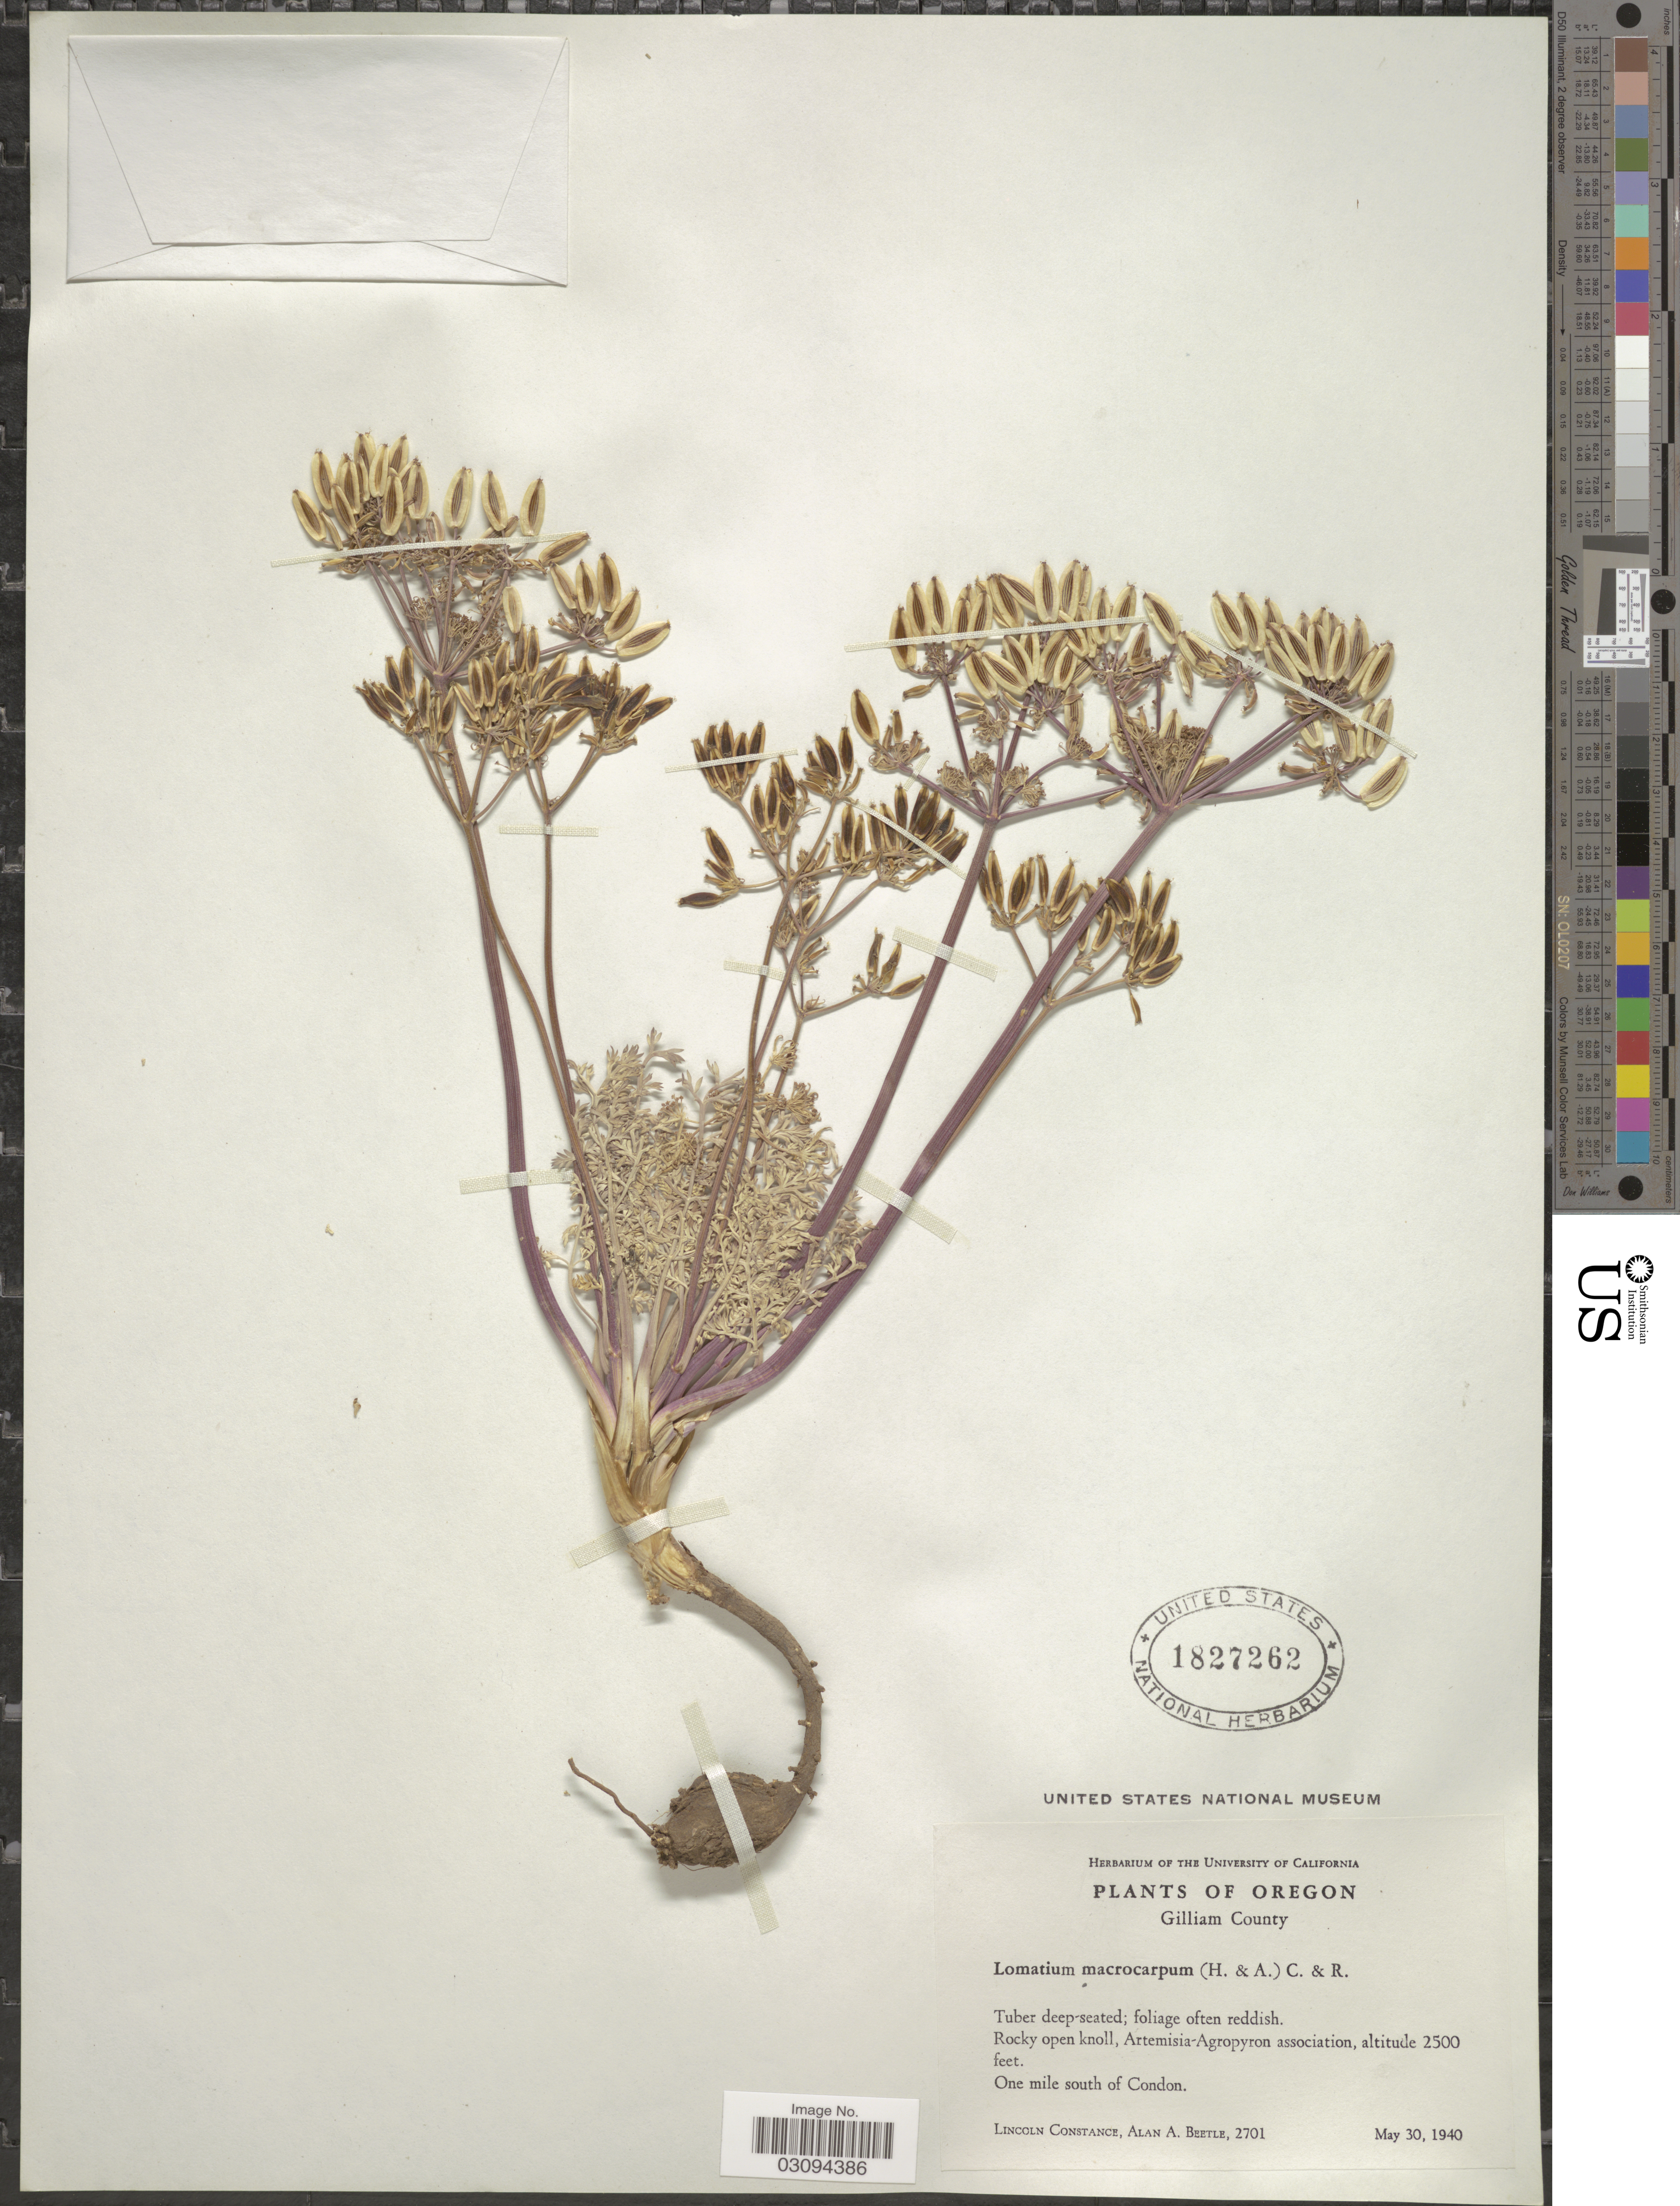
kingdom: Plantae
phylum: Tracheophyta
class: Magnoliopsida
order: Apiales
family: Apiaceae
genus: Lomatium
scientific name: Lomatium macrocarpum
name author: (Hook. et al.) J.M. Coult. & Rose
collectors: L. Constance & A. A. Beetle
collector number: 2701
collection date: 1940-05-30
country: United States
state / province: Oregon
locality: Gilliam County. One mile south of Condon.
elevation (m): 762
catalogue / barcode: US 1827262